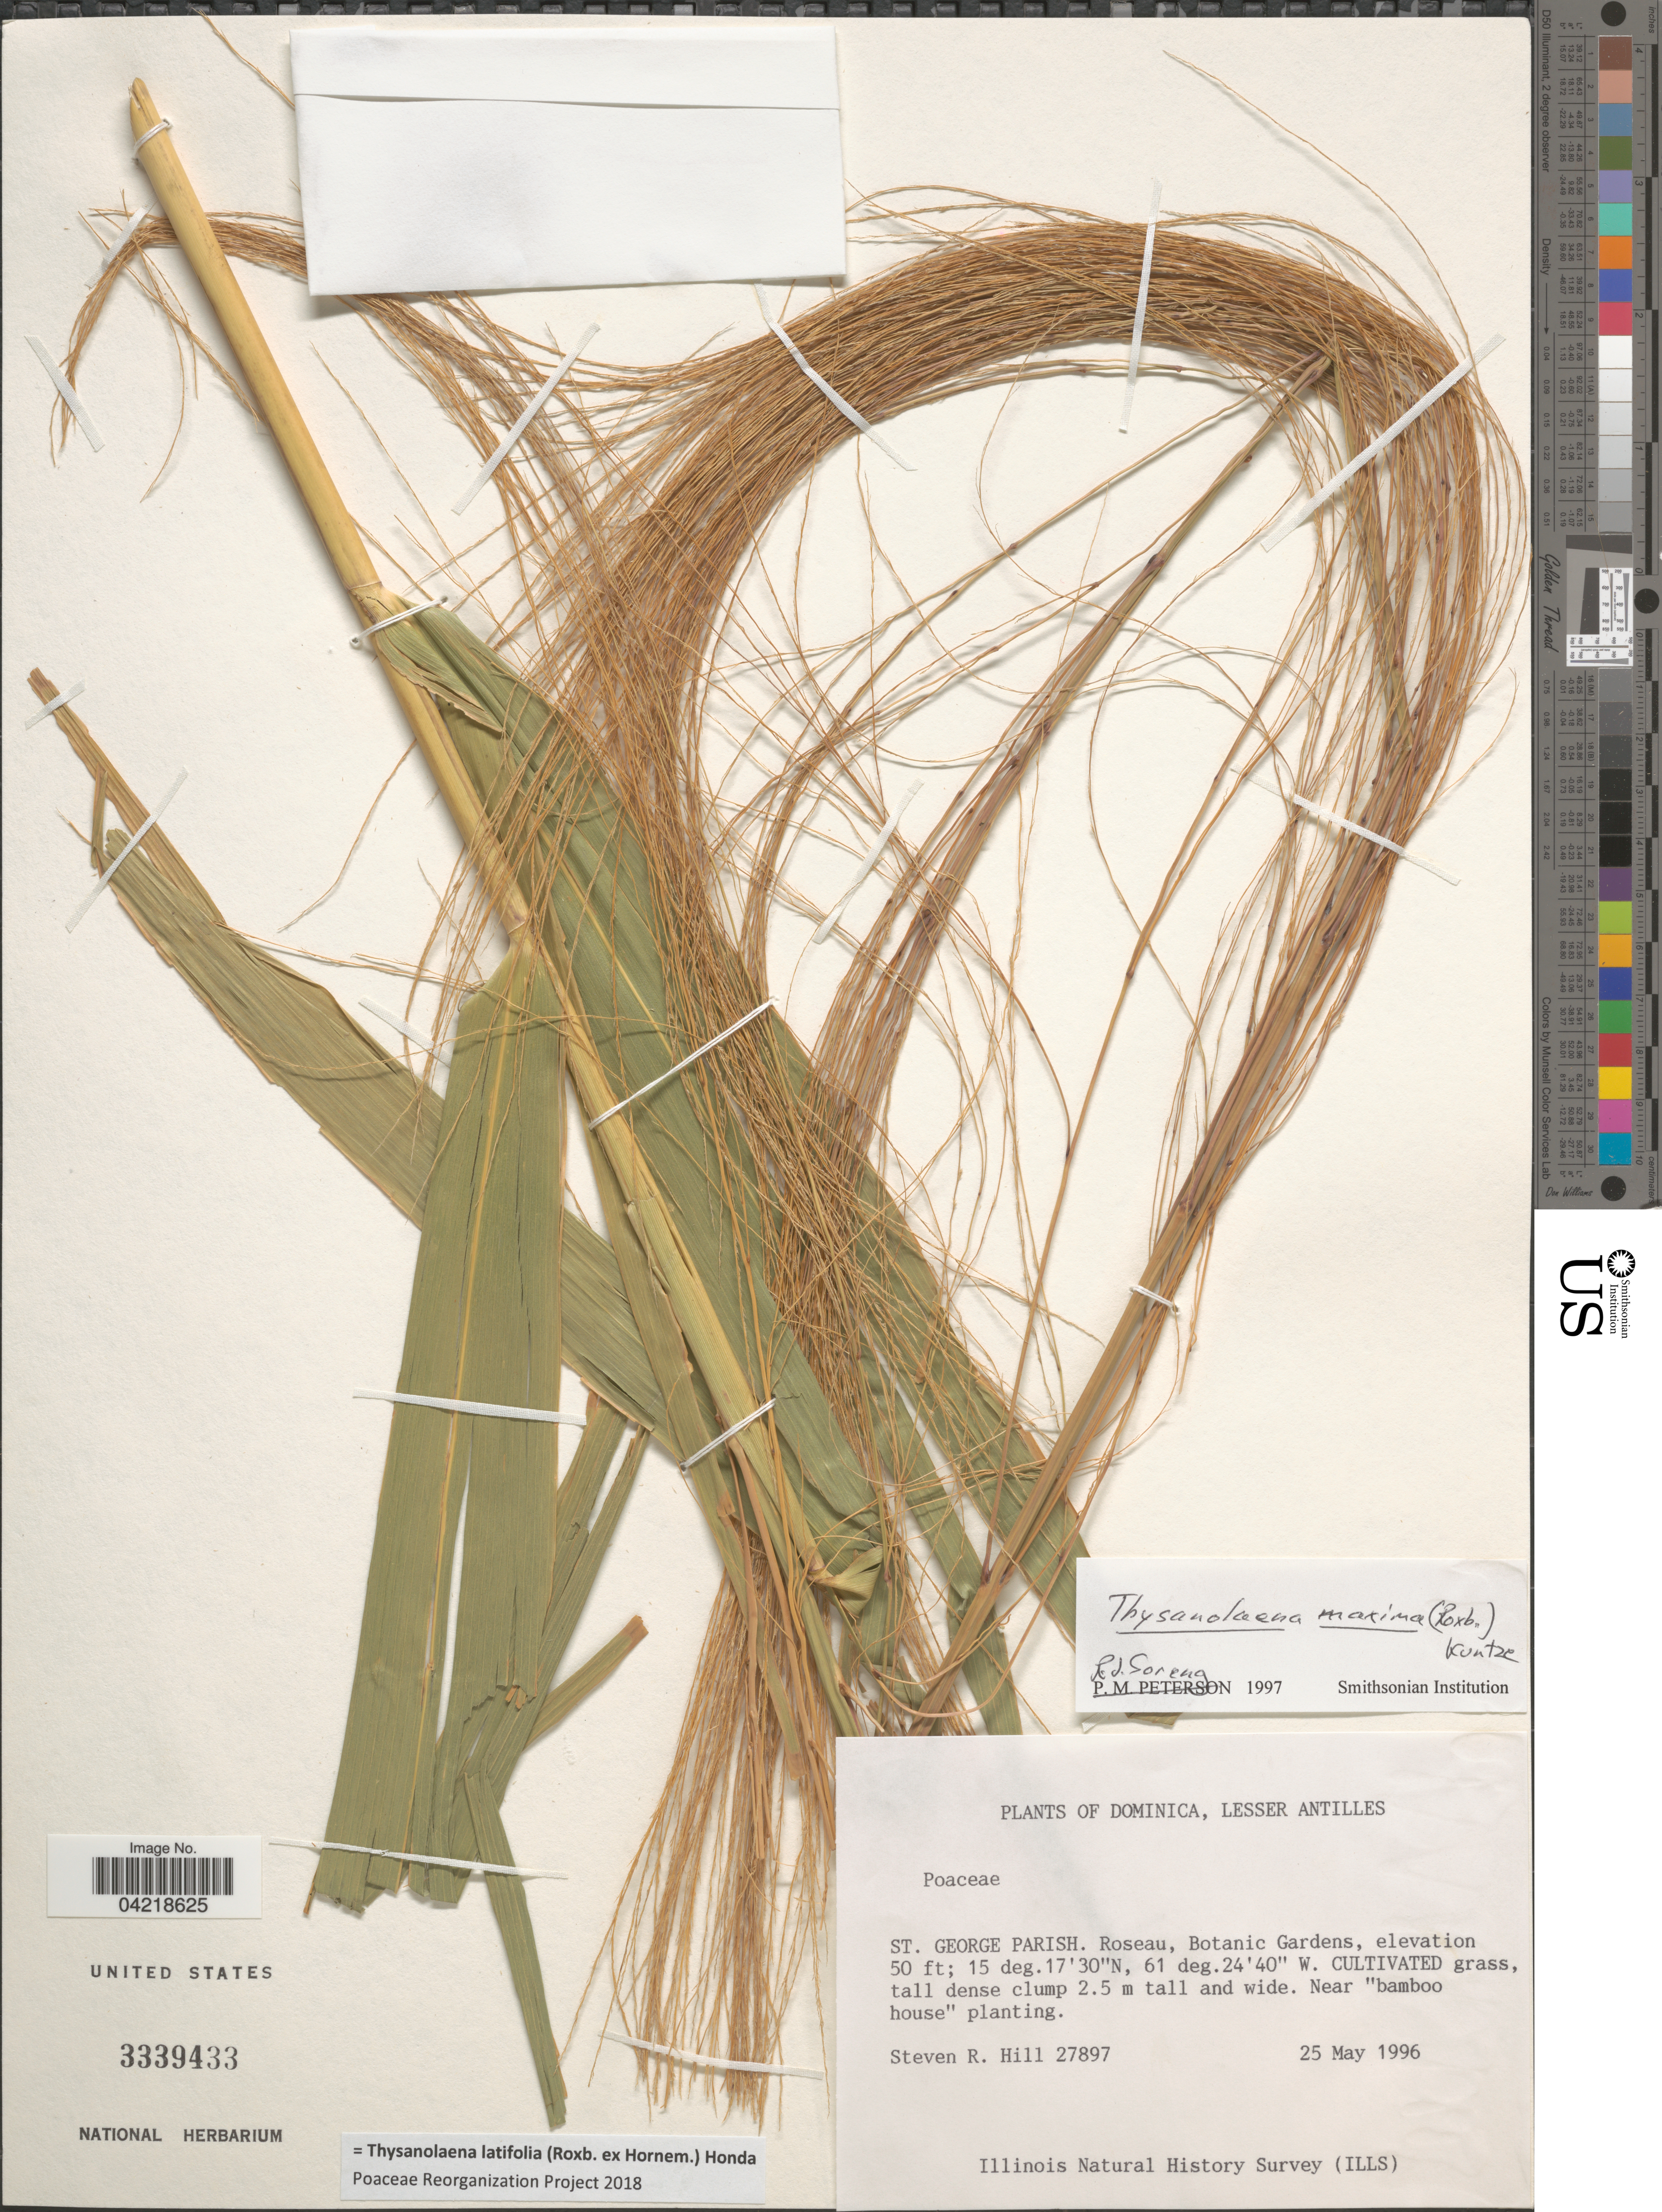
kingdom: Plantae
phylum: Tracheophyta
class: Liliopsida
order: Poales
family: Poaceae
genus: Thysanolaena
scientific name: Thysanolaena latifolia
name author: (Roxb. ex Hornem.) Honda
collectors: S. Hill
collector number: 27897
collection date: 1996-05-25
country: Dominica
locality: Dominica, Lesser Antilles. St. George Parish. Roseau, Botanic Gardens. Illinois Natural History Survey (ILLS).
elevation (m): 15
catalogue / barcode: US 3339433